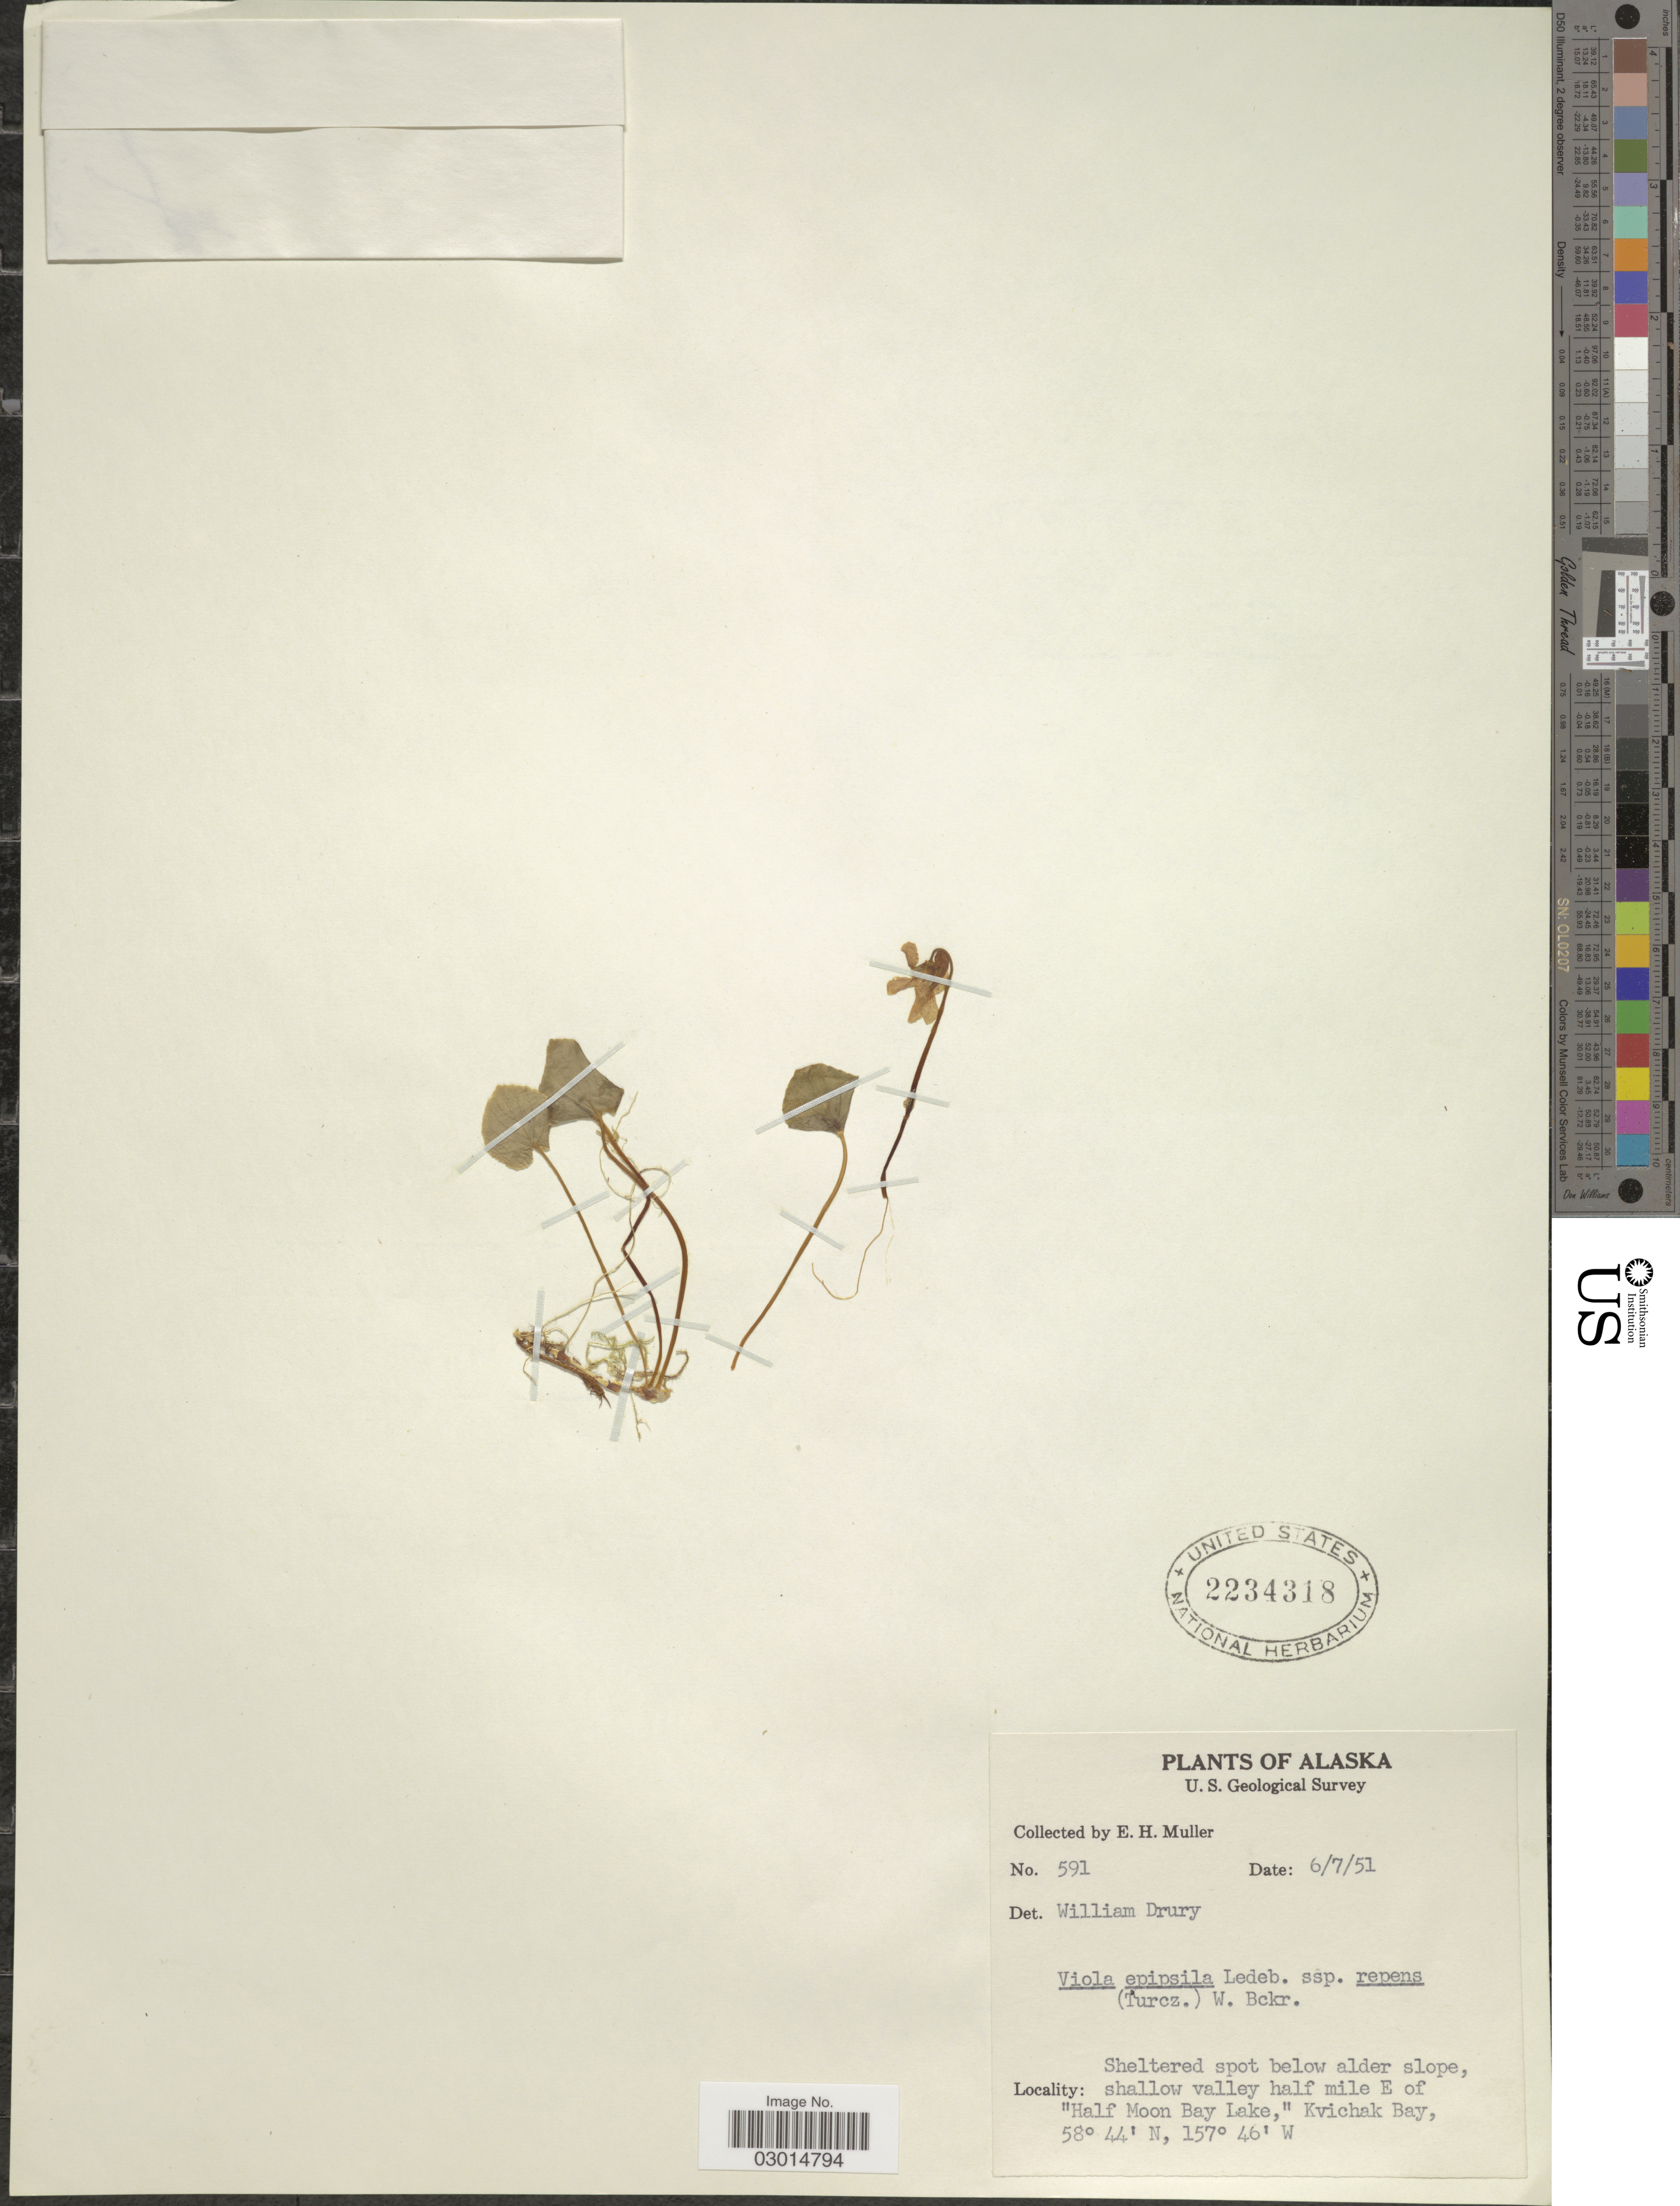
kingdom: Plantae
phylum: Tracheophyta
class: Magnoliopsida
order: Malpighiales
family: Violaceae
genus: Viola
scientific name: Viola epipsila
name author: Ledeb.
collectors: E. H. Muller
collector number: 591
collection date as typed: Transcribed d/m/y: 7/6/51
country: United States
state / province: Alaska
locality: Shallow valley half mile E of "Half Moon Bay Lake," Kvickak Bay.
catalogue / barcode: US 2234318